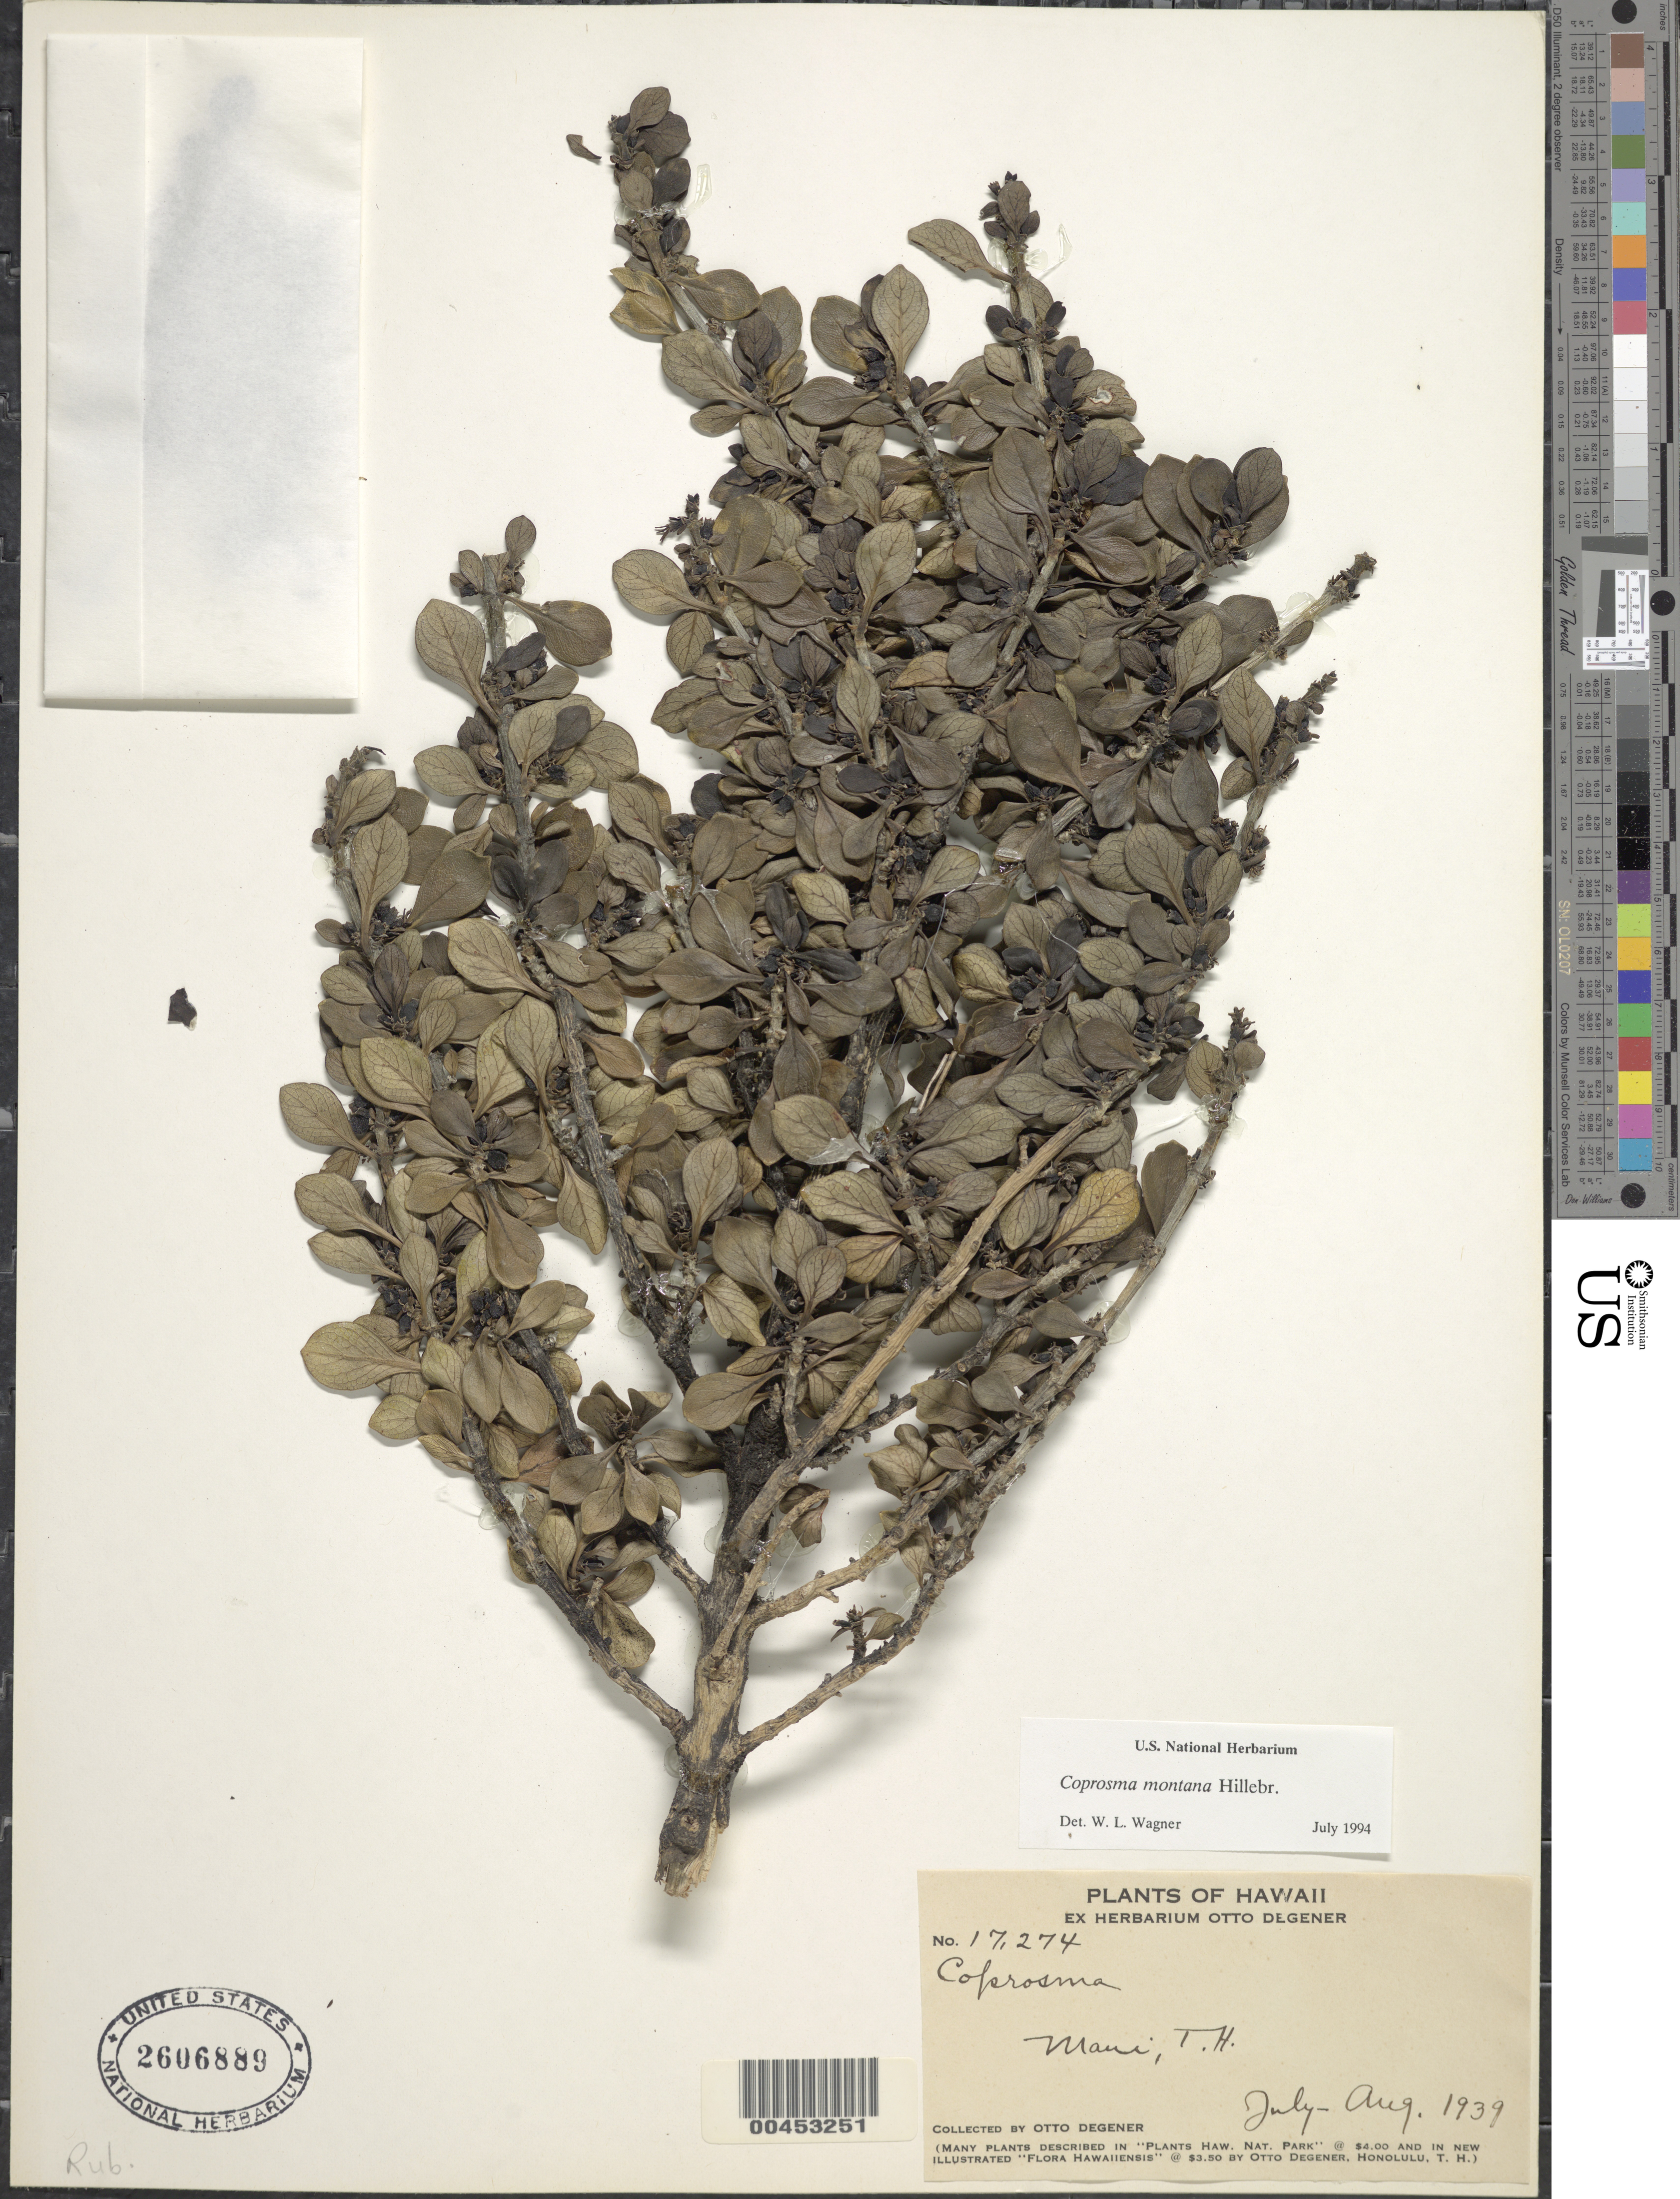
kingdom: Plantae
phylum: Tracheophyta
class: Magnoliopsida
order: Gentianales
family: Rubiaceae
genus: Coprosma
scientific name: Coprosma montana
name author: Hillebr.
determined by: Wagner, W. L., (BOT), Smithsonian Institution - National Museum of Natural History (UNITED STATES)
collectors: O. Degener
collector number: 17274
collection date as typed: Jul 1939 to Aug 1939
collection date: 1939-07/1939-08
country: United States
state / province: Hawaii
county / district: Maui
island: Maui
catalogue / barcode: US 2606899